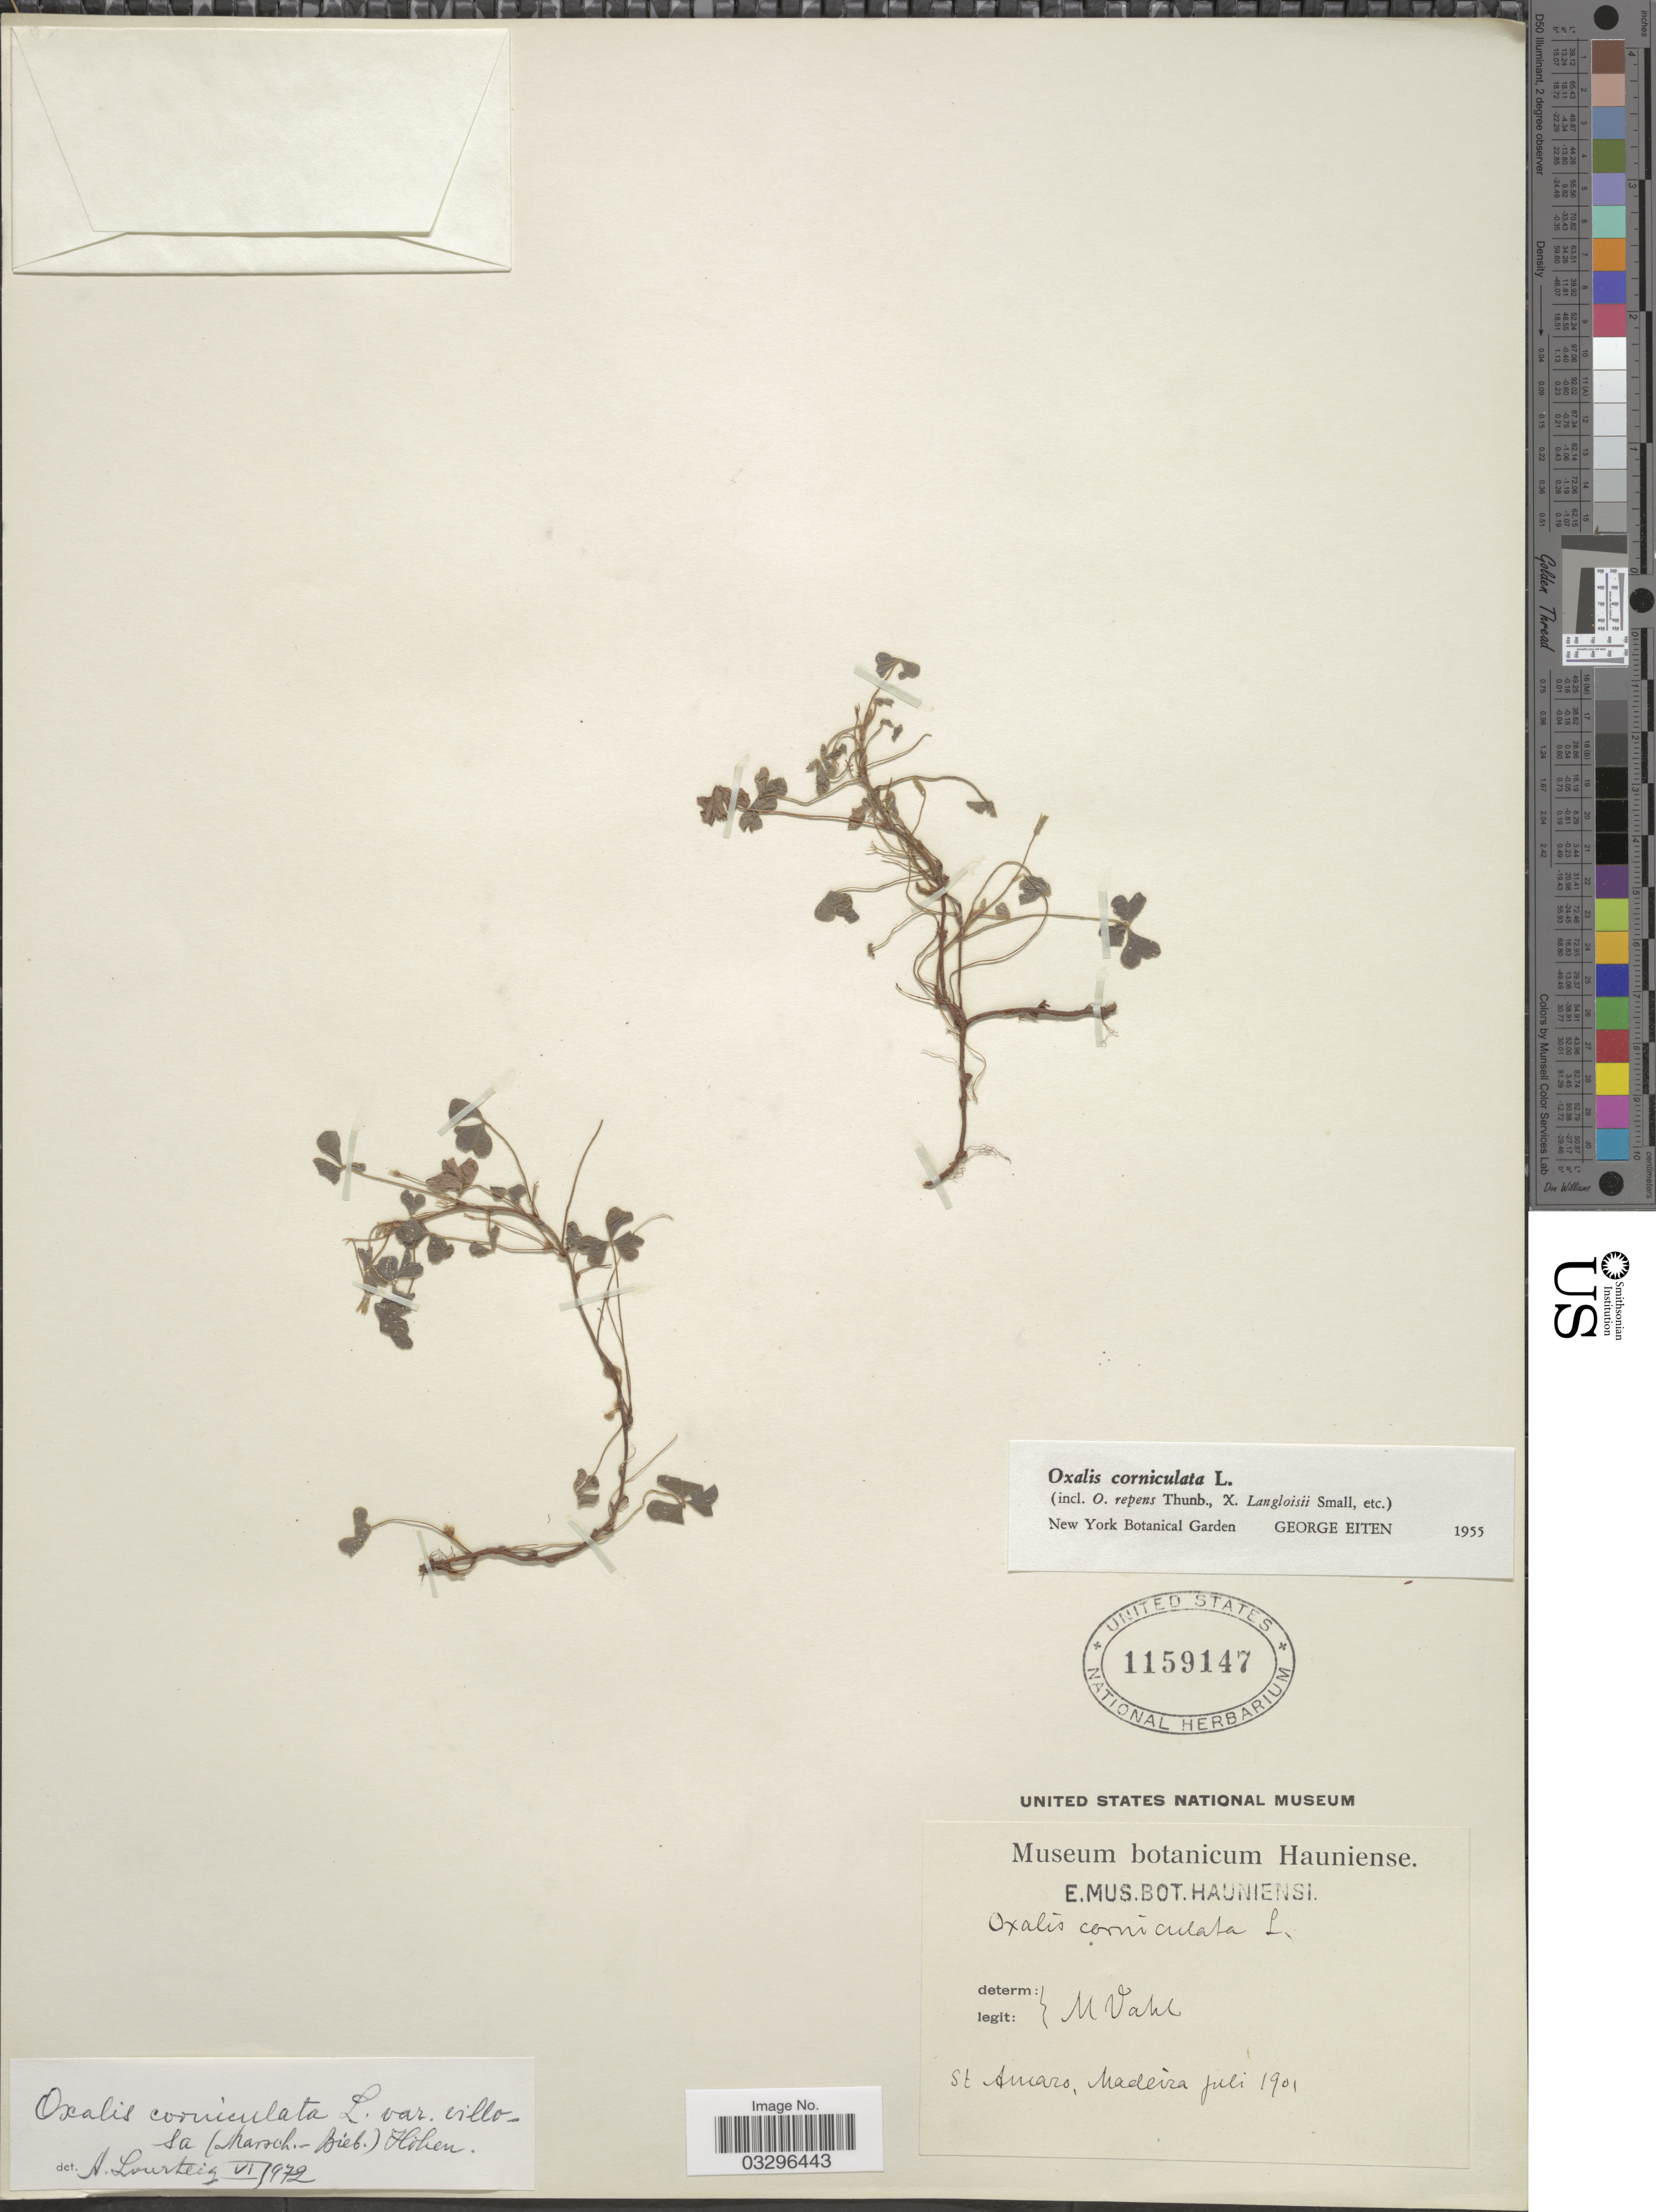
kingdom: Plantae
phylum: Tracheophyta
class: Magnoliopsida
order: Oxalidales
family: Oxalidaceae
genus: Oxalis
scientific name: Oxalis corniculata var. villosa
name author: (M. Bieb.) Hohen.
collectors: M. Vahl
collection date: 1901-07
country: Portugal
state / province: Madeira (Aut. Reg.)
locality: St. Amaro.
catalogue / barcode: US 1159147